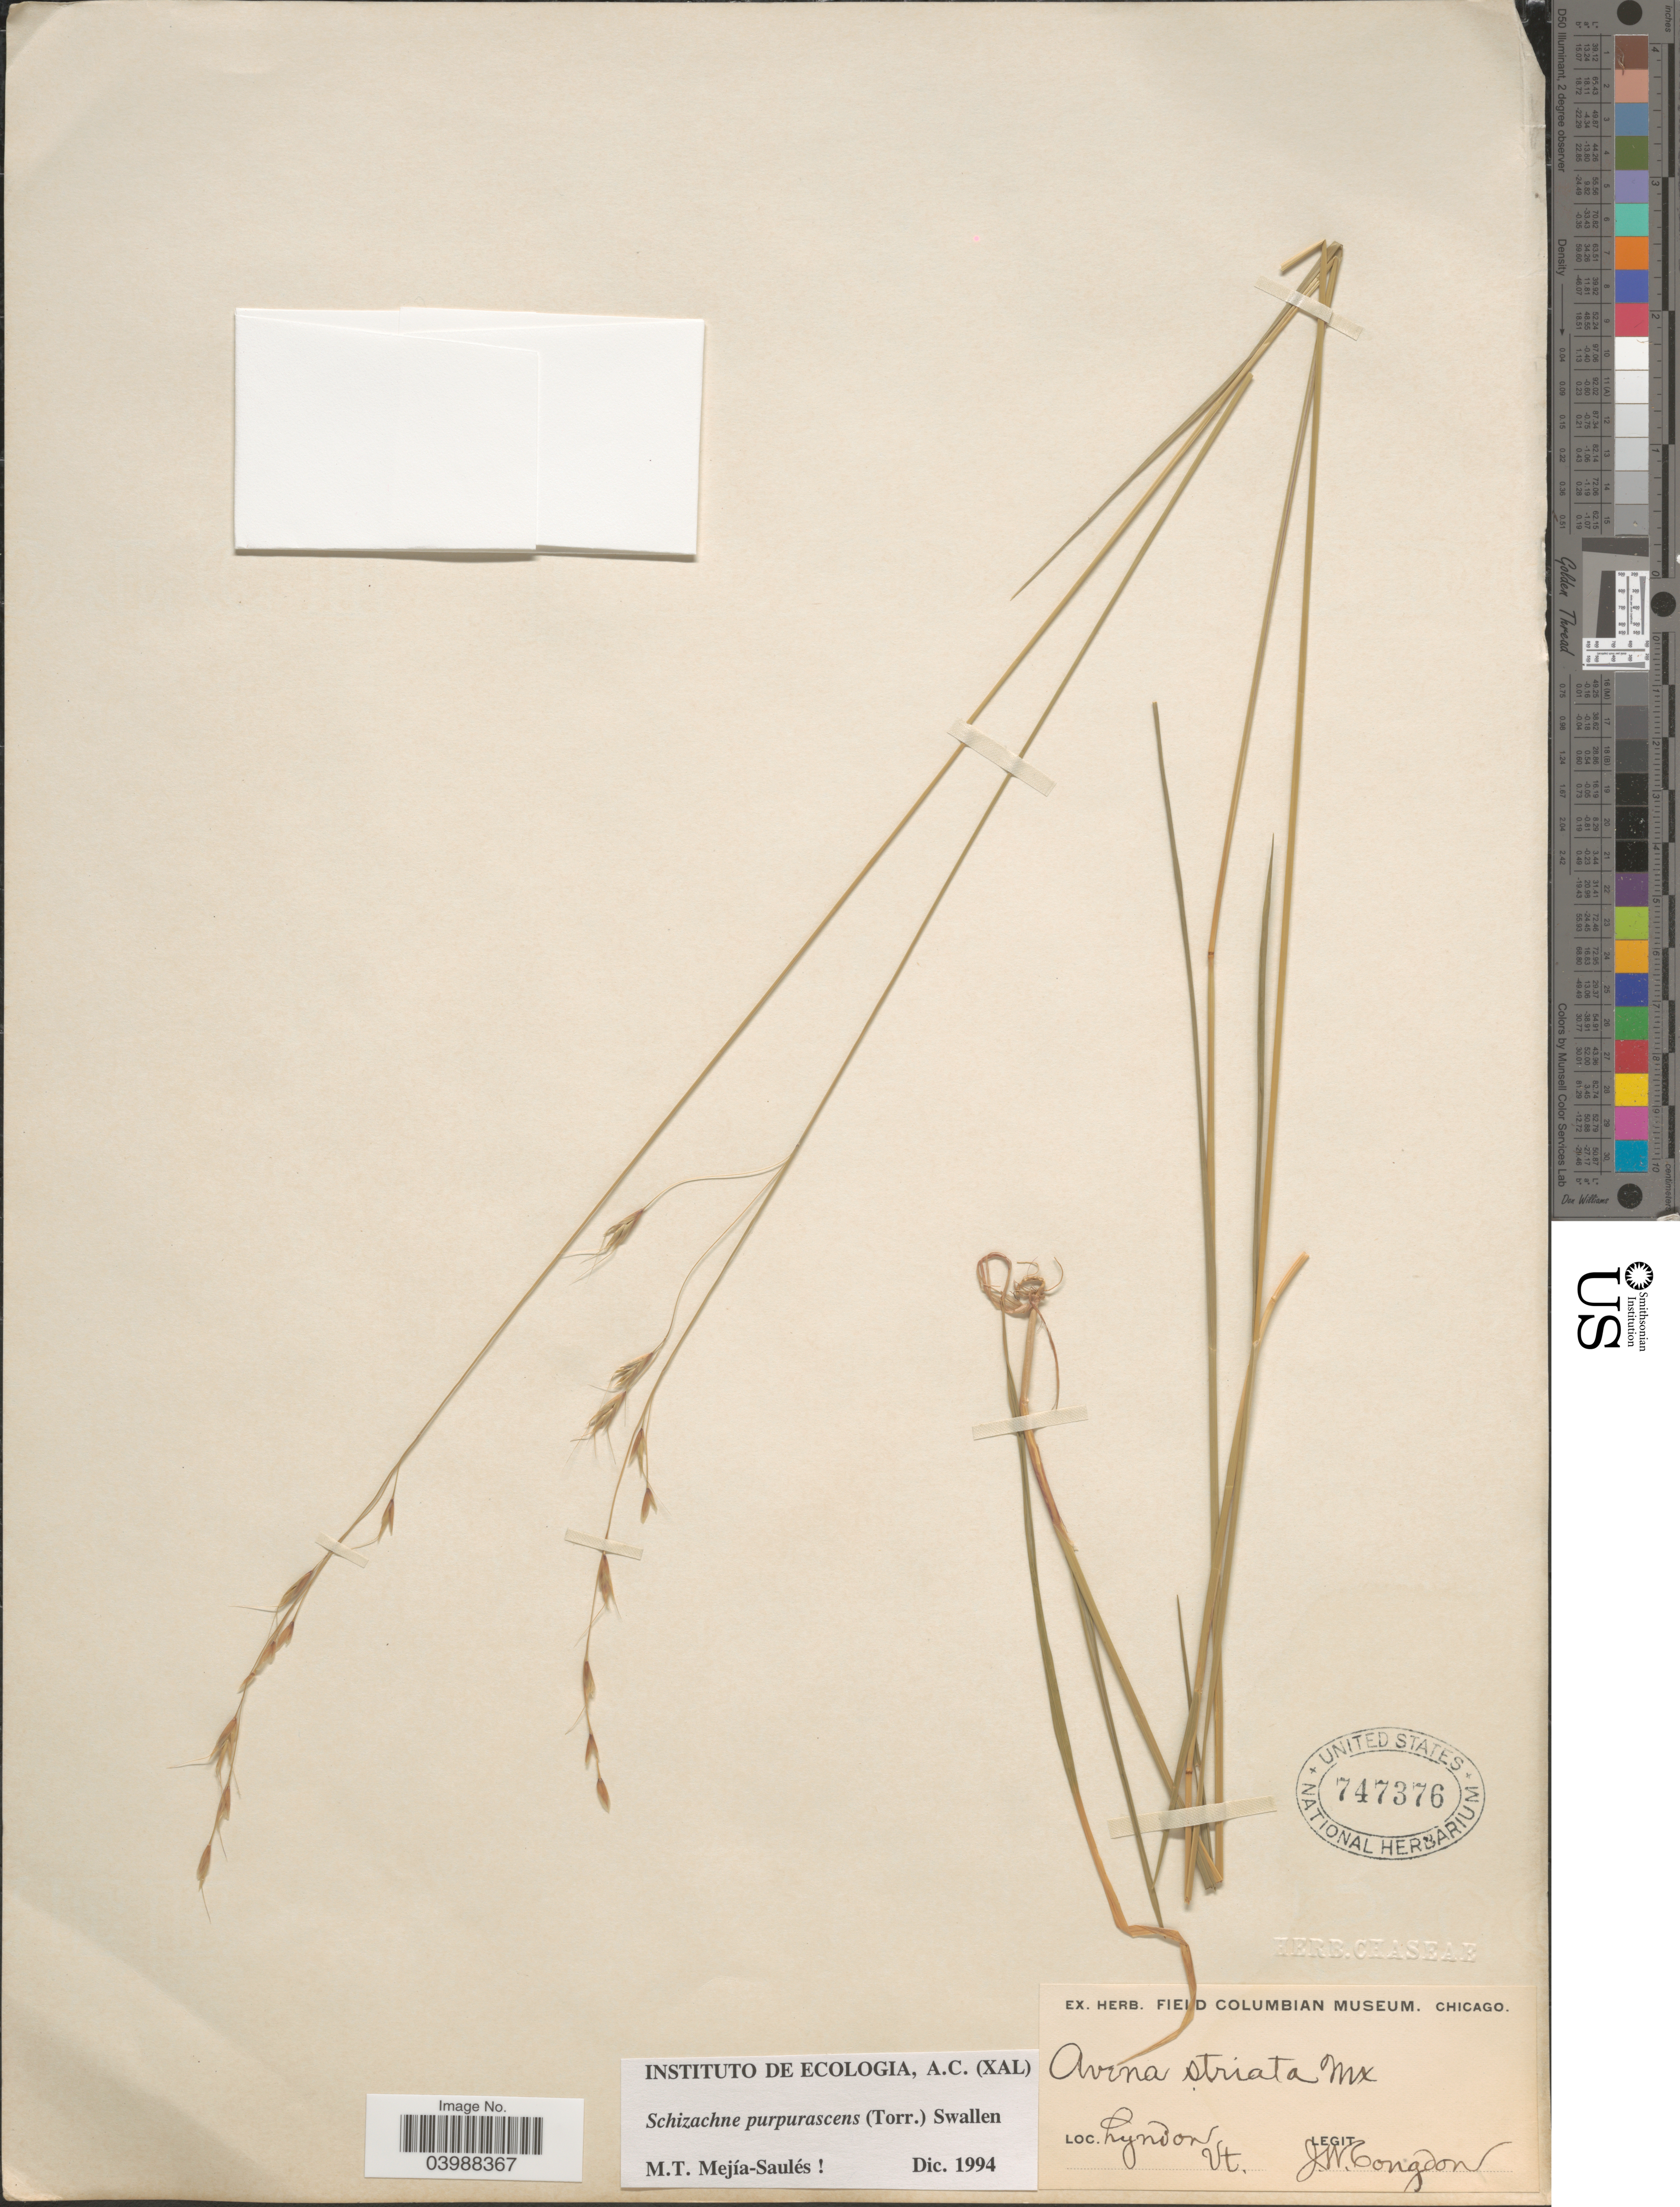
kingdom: Plantae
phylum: Tracheophyta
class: Liliopsida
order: Poales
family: Poaceae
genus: Schizachne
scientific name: Schizachne purpurascens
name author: (Torr.) Swallen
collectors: J. W. Congdon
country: United States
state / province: Vermont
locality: Lyndon.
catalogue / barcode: US 747376